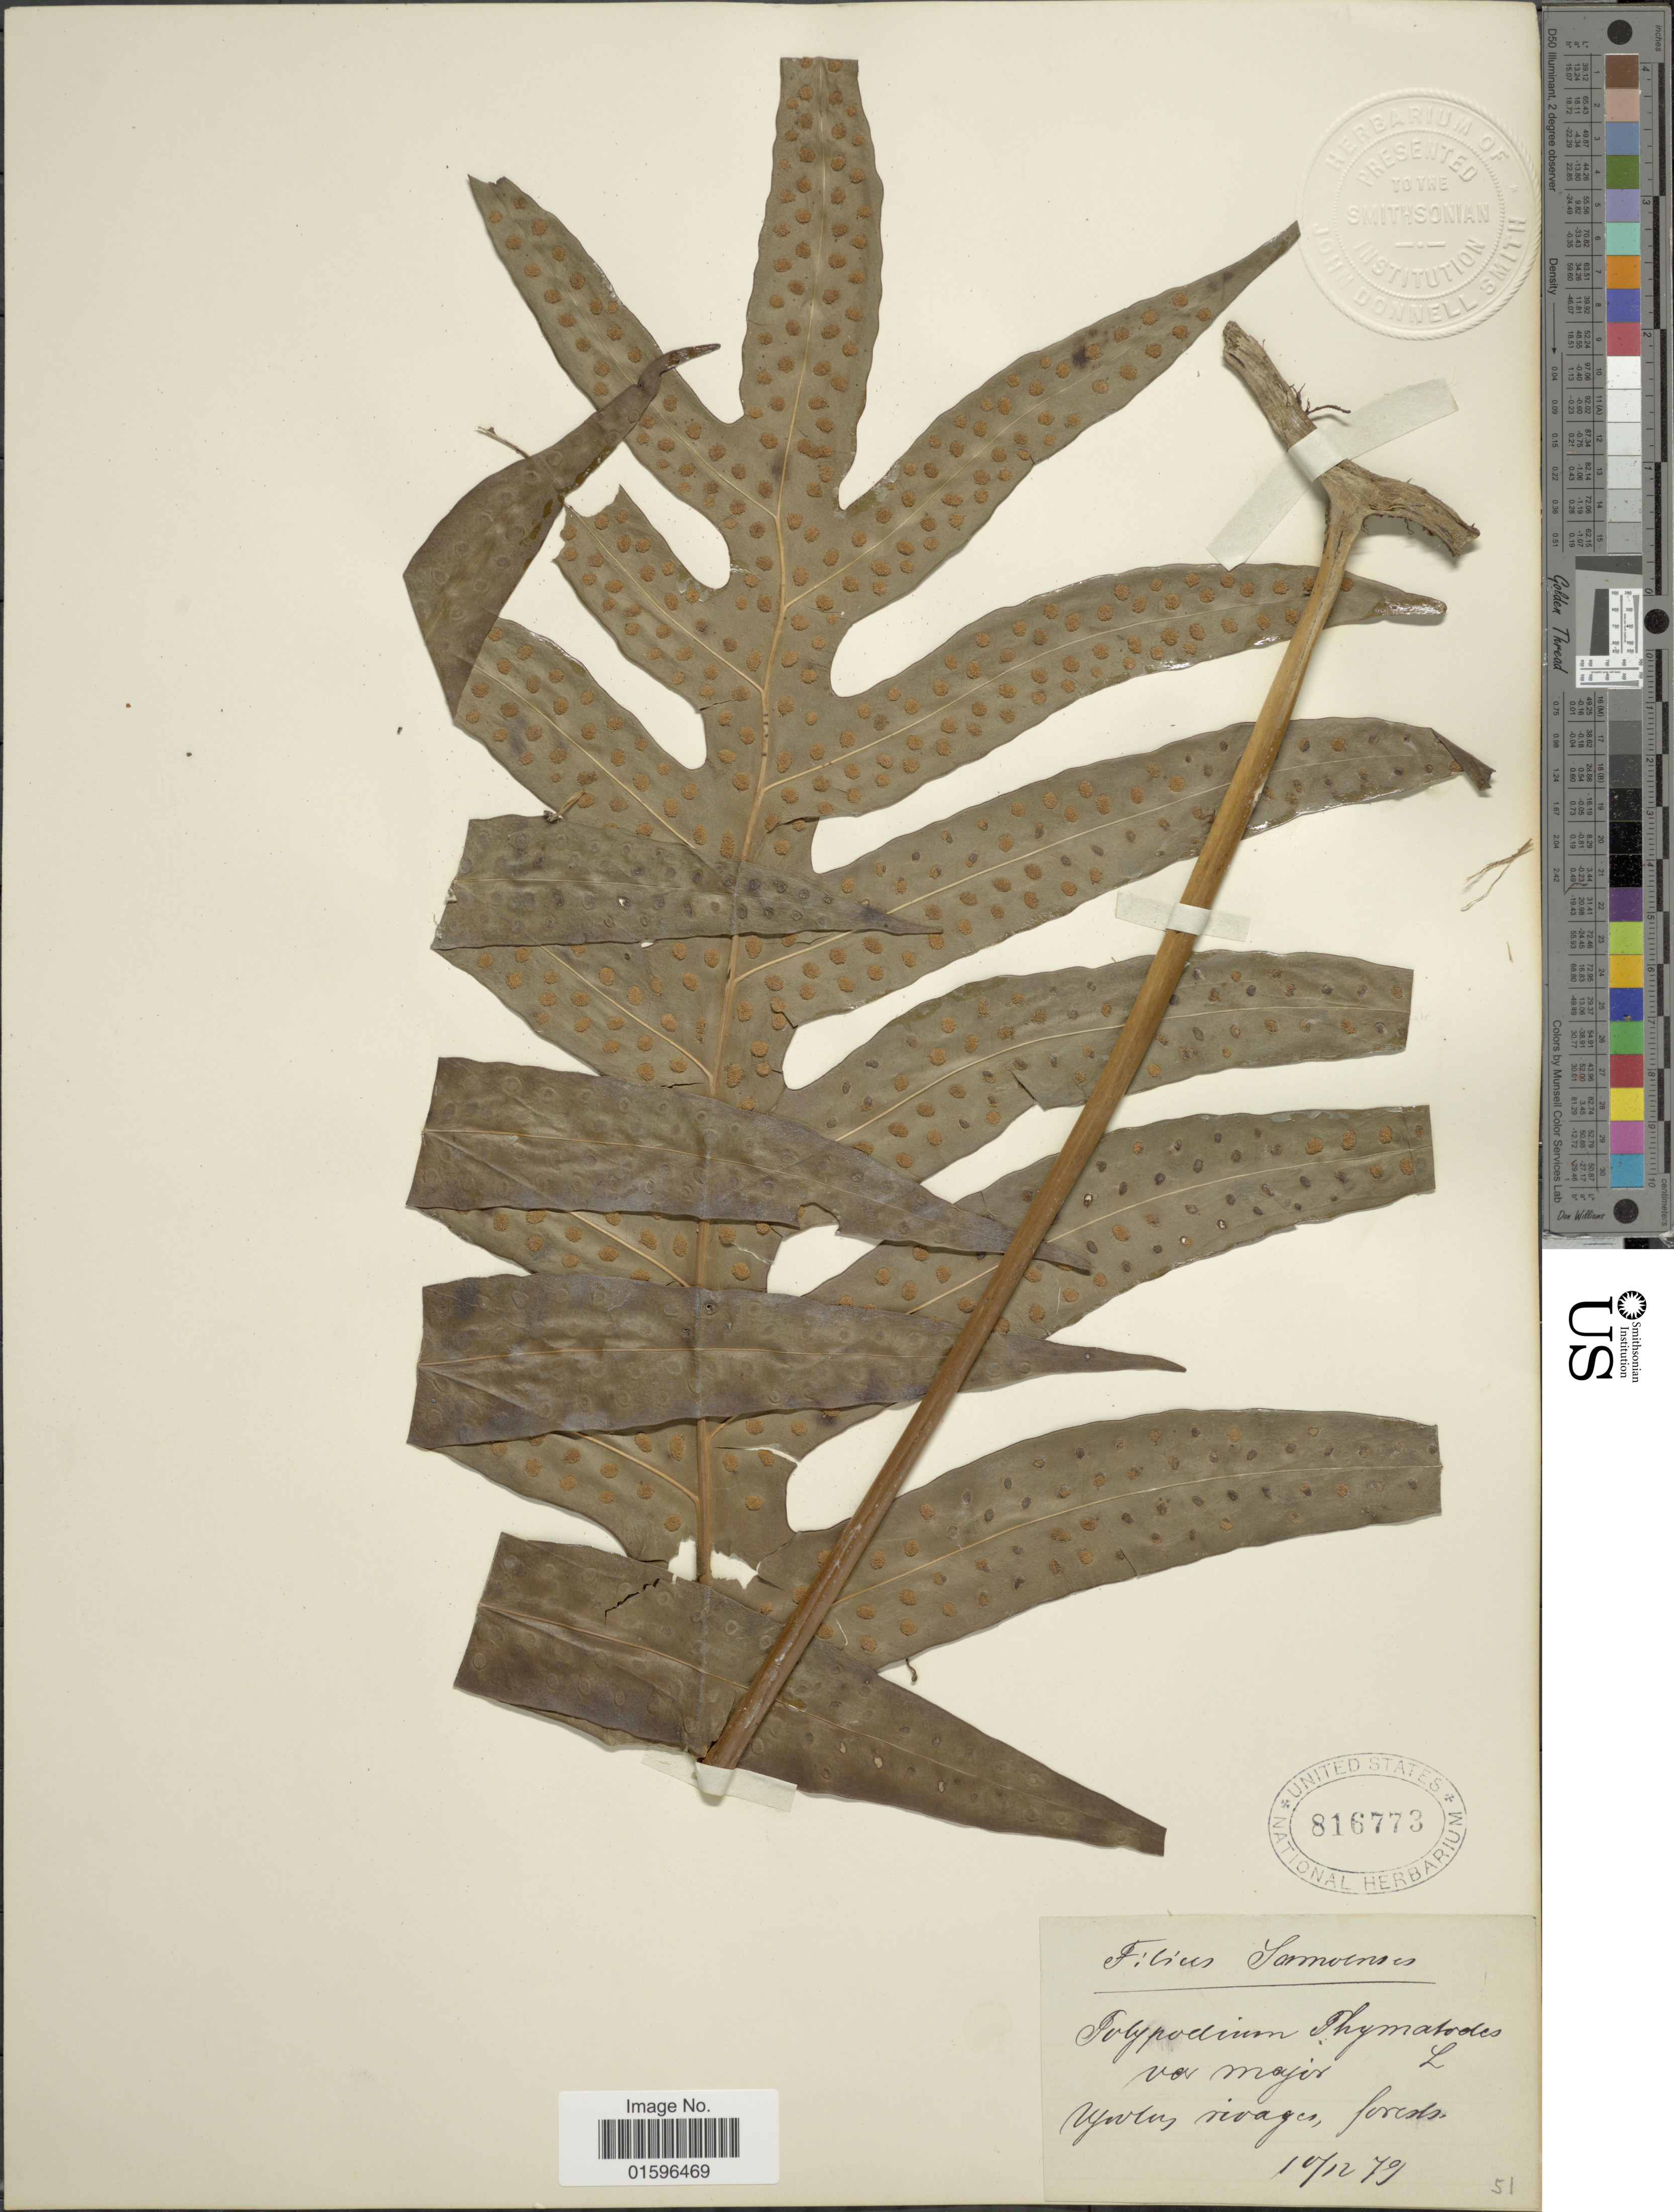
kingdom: Plantae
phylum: Tracheophyta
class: Polypodiopsida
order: Polypodiales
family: Polypodiaceae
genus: Polypodium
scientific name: Polypodium scolopendria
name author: Burm. f.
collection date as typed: Transcribed d/m/y: 10/12/79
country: Samoa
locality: Samoenses, Upolu rivages forests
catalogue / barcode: US 816773